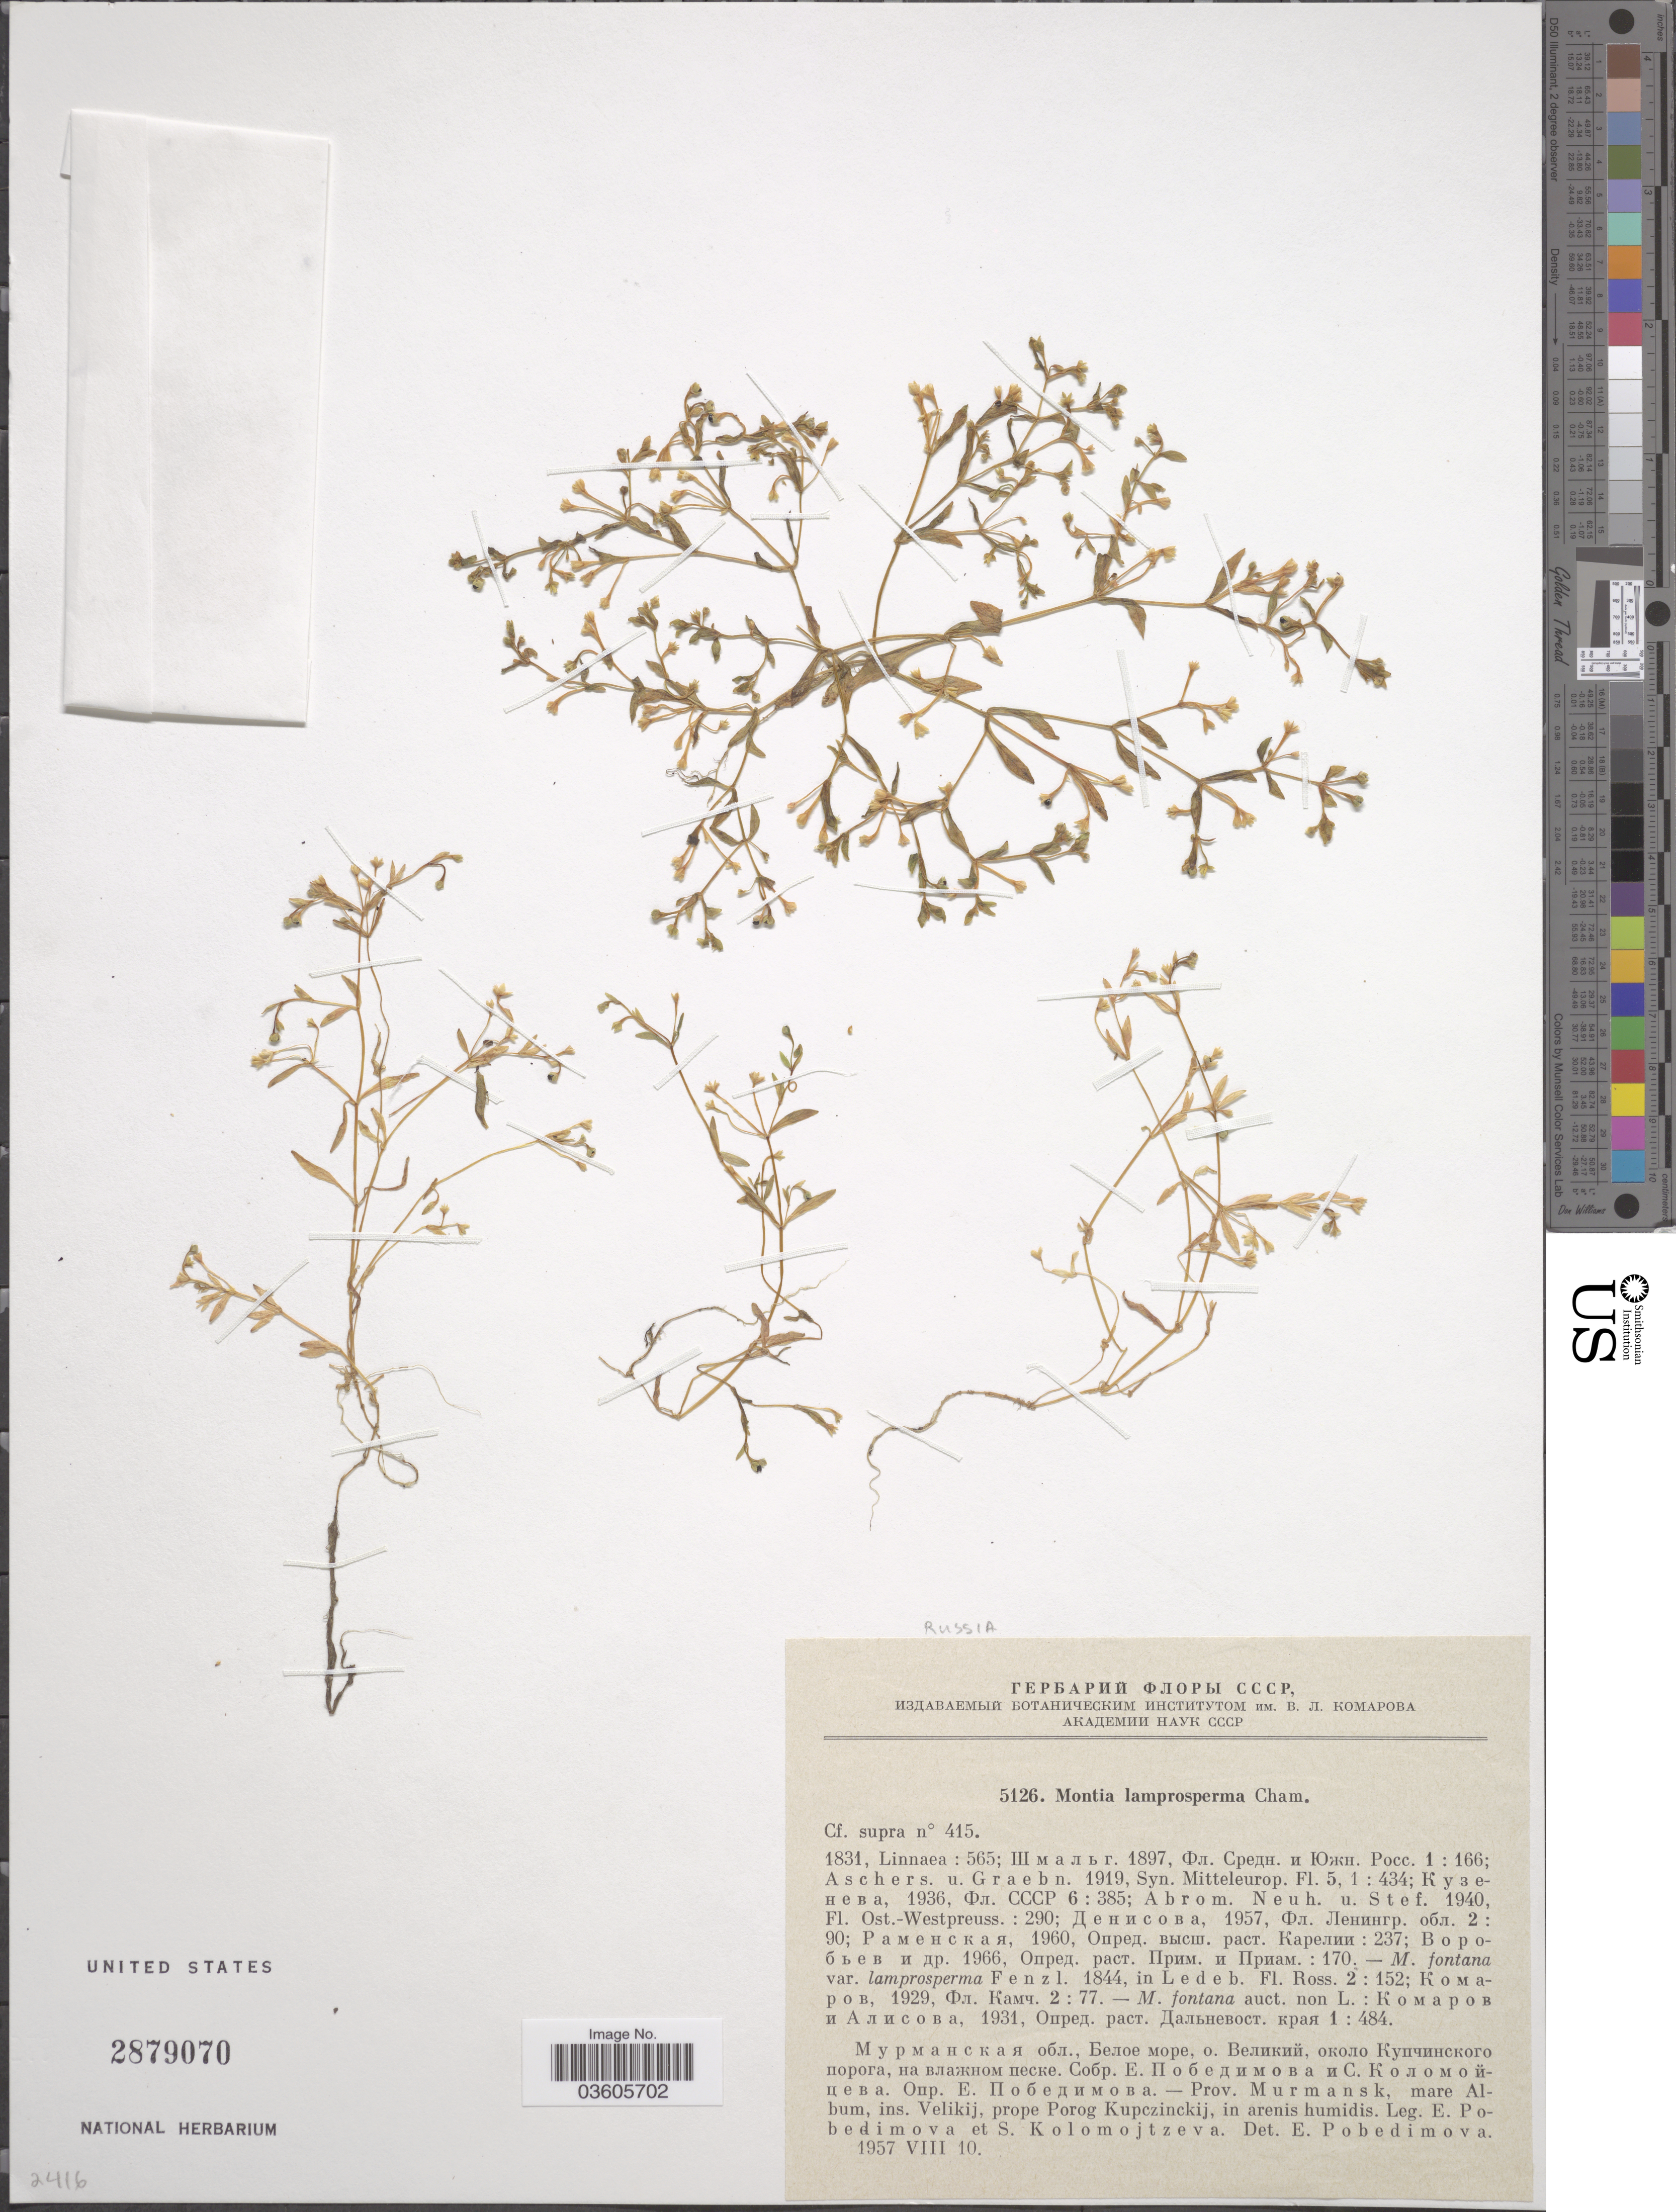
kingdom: Plantae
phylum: Tracheophyta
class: Magnoliopsida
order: Caryophyllales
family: Montiaceae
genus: Montia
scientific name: Montia lamprosperma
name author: Cham.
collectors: E. Pobedimova & S. Kolomojtzeva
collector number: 5126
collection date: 1957-08-10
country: Russian Federation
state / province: Murmansk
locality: Mare Album, ins. Velikij, prope Porog Kupczinckij, in arenis humidis.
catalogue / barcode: US 2879070